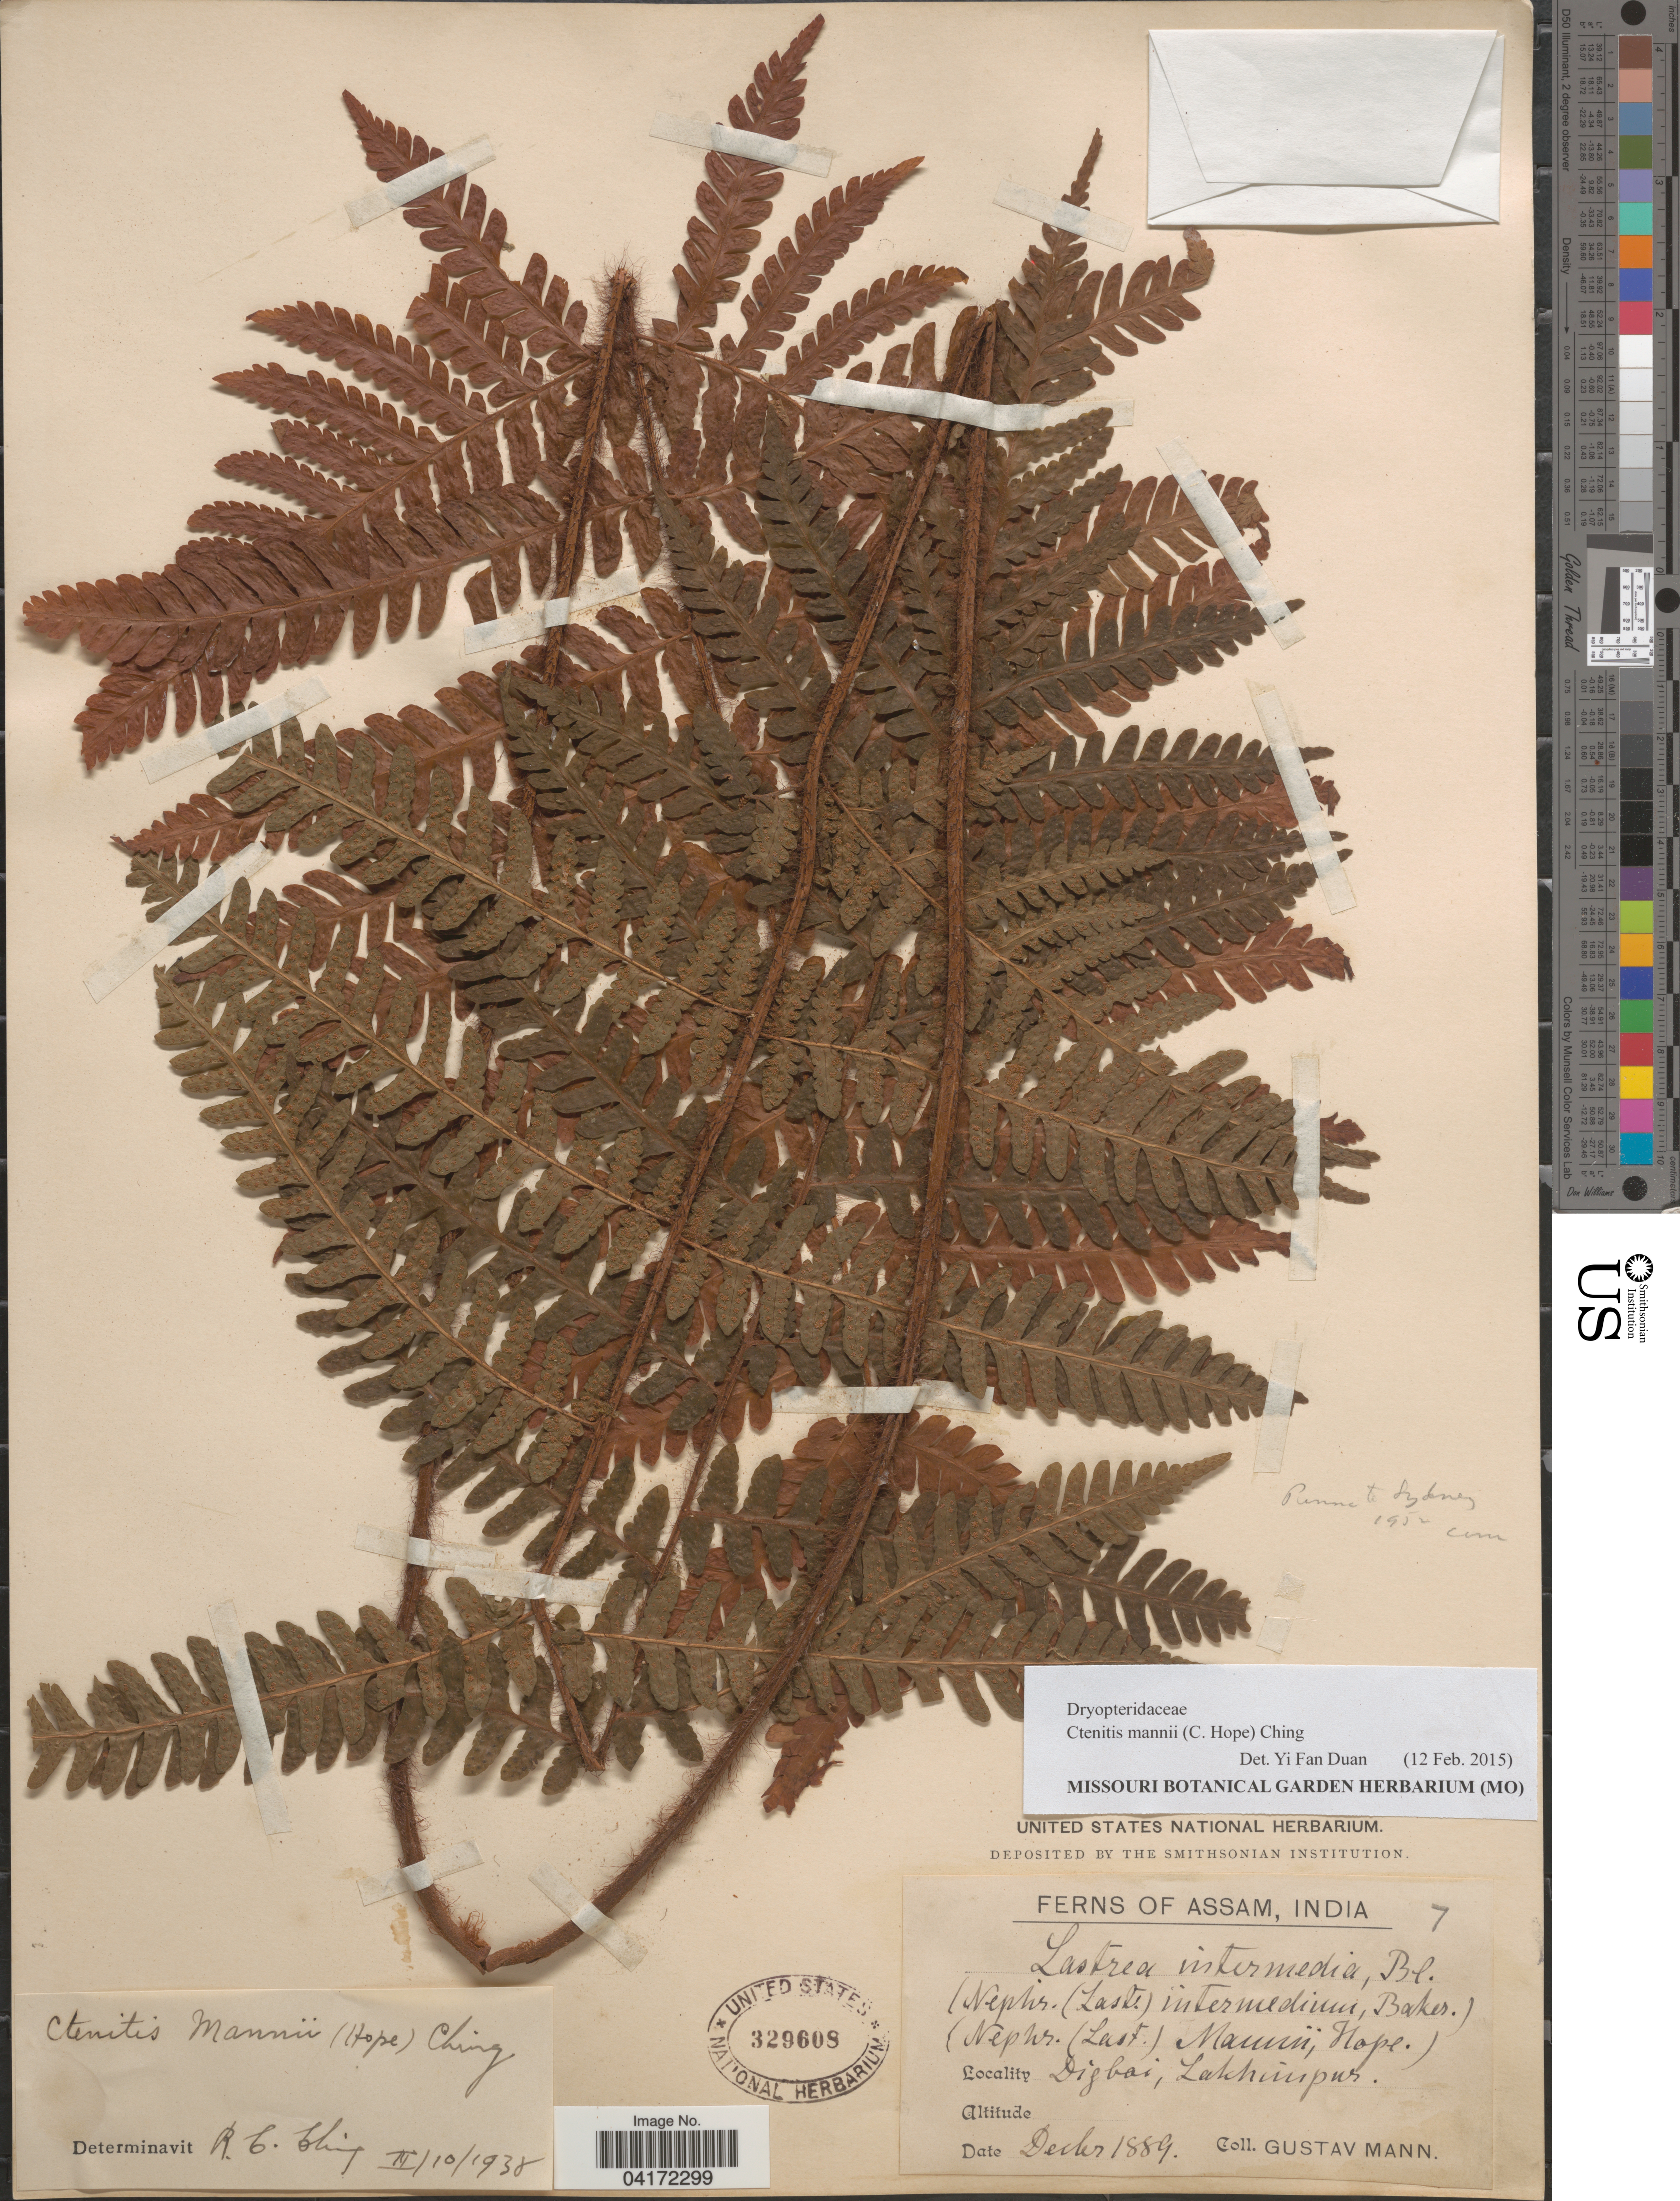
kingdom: Plantae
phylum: Tracheophyta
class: Polypodiopsida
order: Polypodiales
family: Dryopteridaceae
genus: Ctenitis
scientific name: Ctenitis mannii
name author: (C. Hope) Ching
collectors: G. Mann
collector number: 7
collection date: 1889-12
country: India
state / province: Assam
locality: Digbai, Lakhimpur.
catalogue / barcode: US 329608